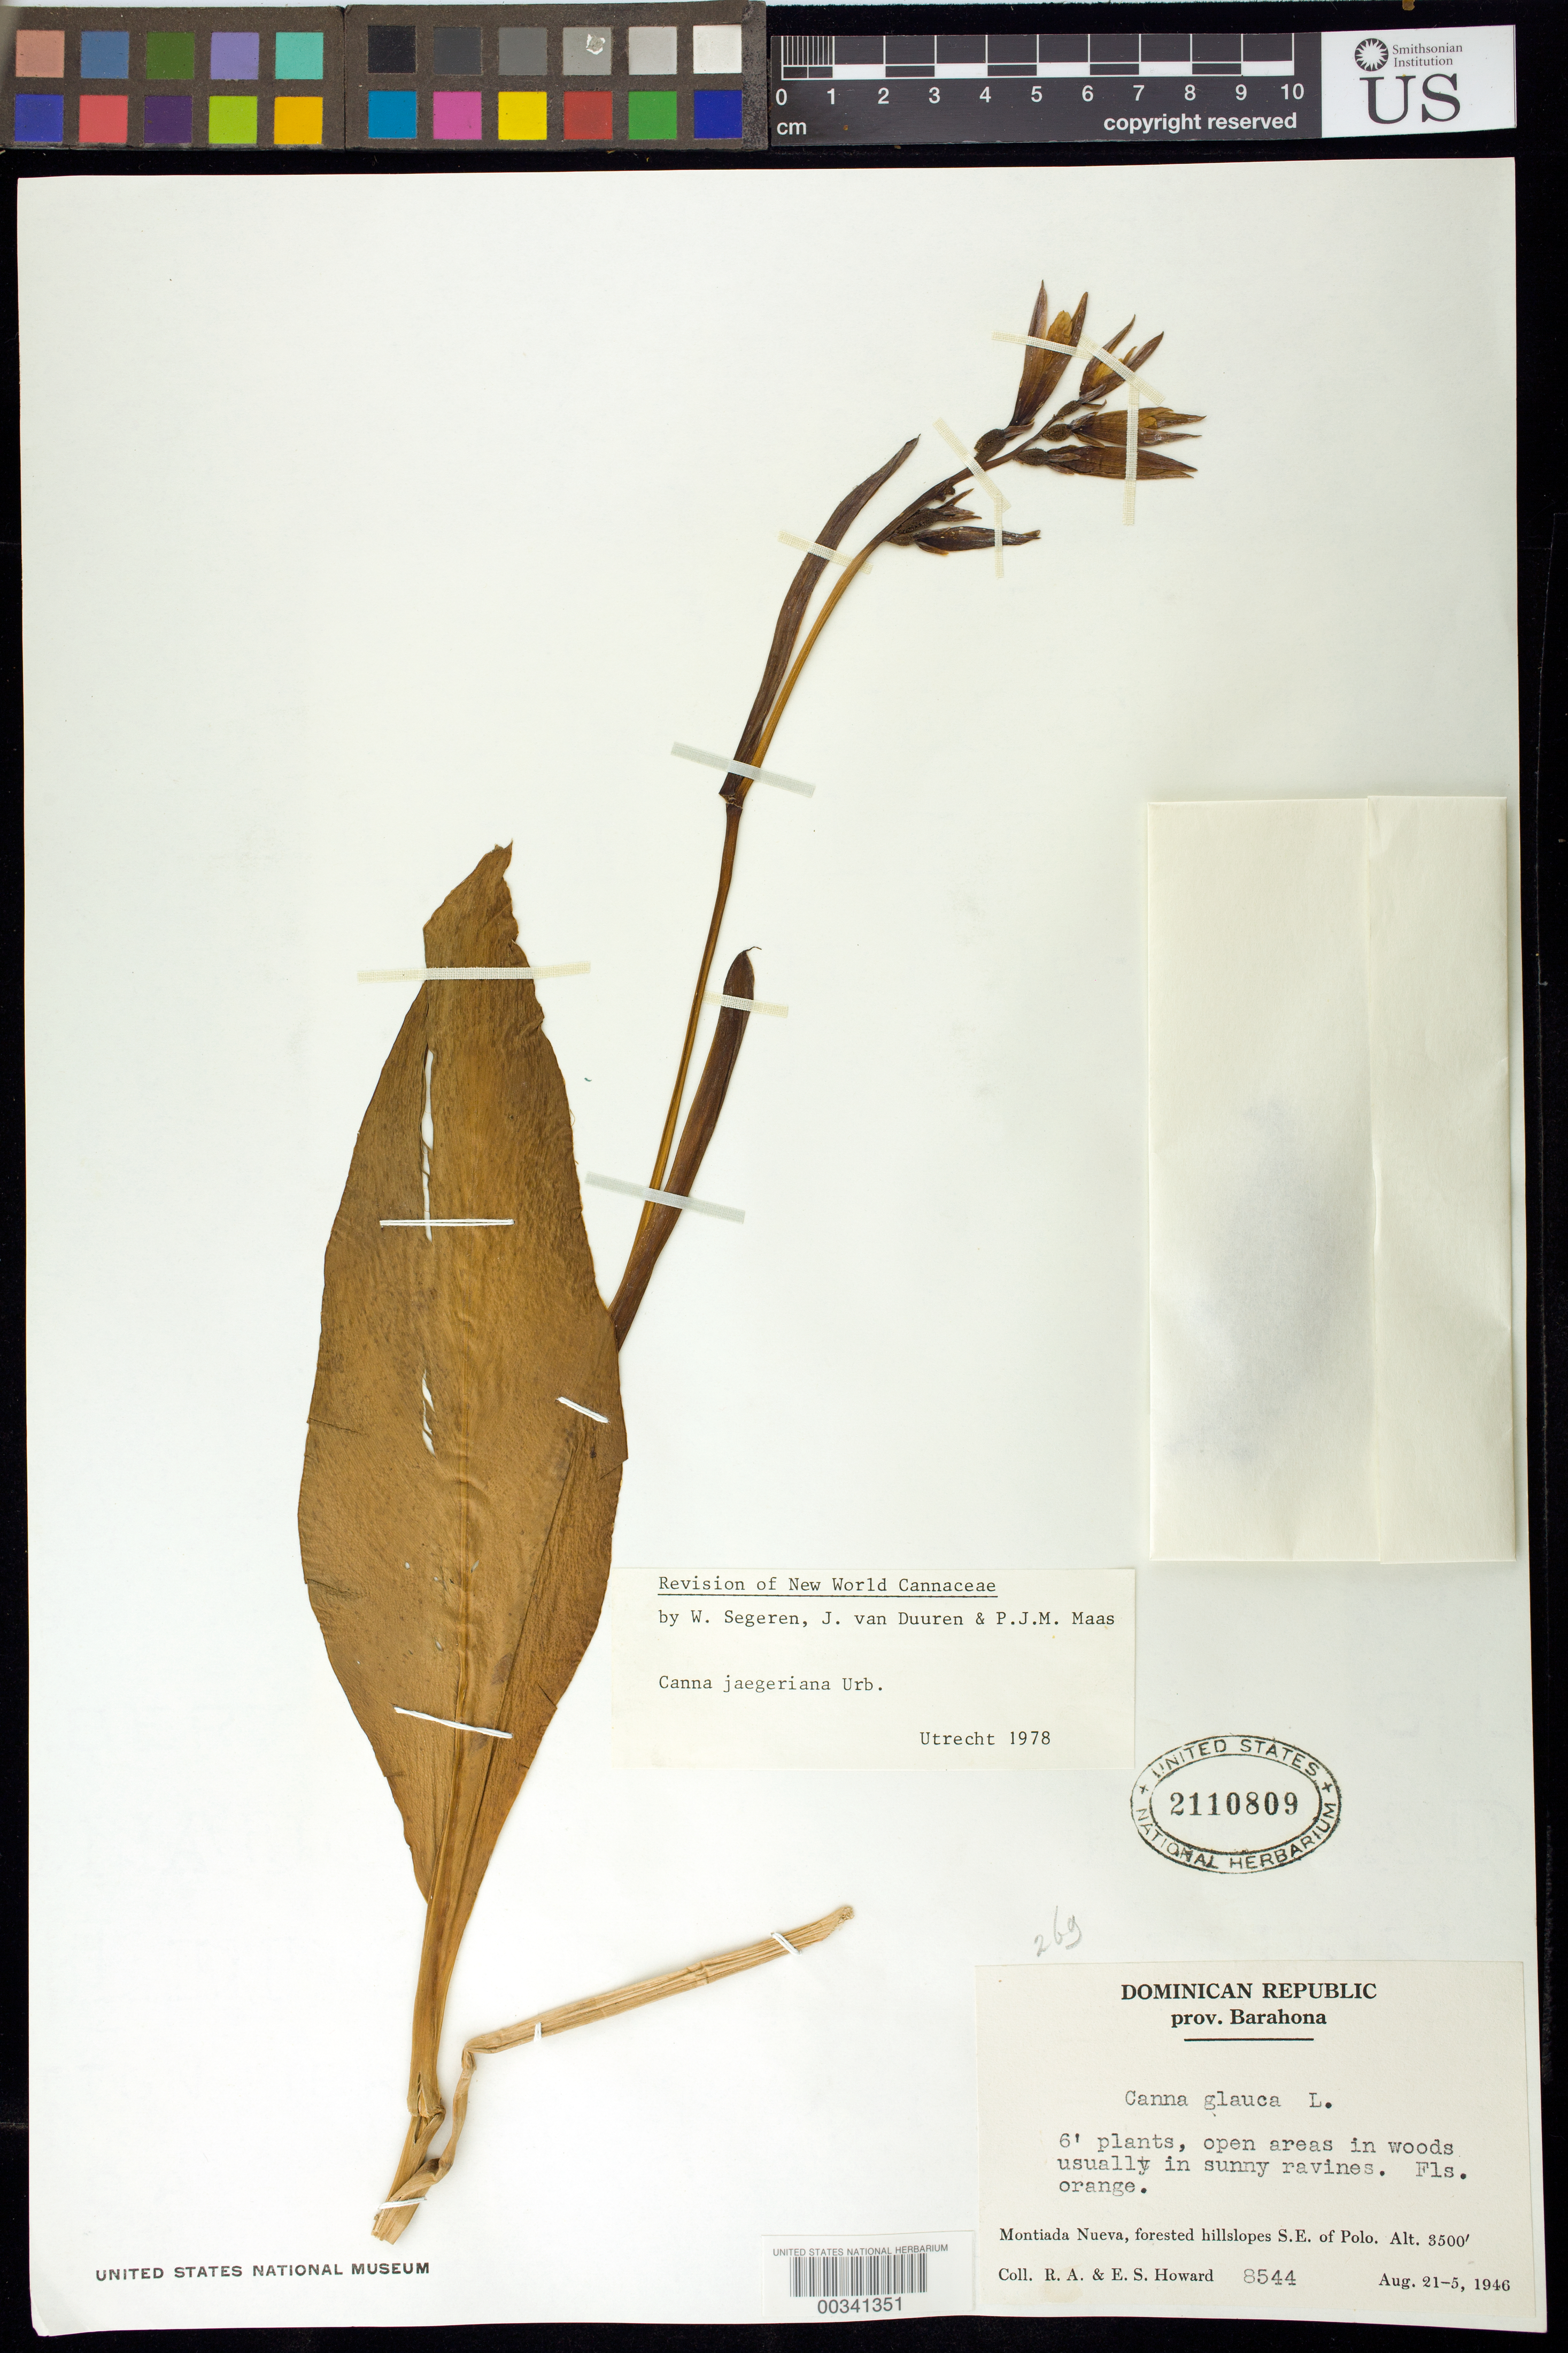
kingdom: Plantae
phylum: Tracheophyta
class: Liliopsida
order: Zingiberales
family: Cannaceae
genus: Canna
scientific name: Canna jaegeriana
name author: Urb.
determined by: Segeren, W.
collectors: R. A. Howard & E. S. Howard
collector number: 8544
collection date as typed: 21 Aug 1946 to 25 Aug 1946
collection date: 1946-08-21/1946-08-25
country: Dominican Republic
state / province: Barahona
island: Hispaniola Island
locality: Montiada nueva, forested hillslopes s.e. of polo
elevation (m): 1067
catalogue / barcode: US 2110809